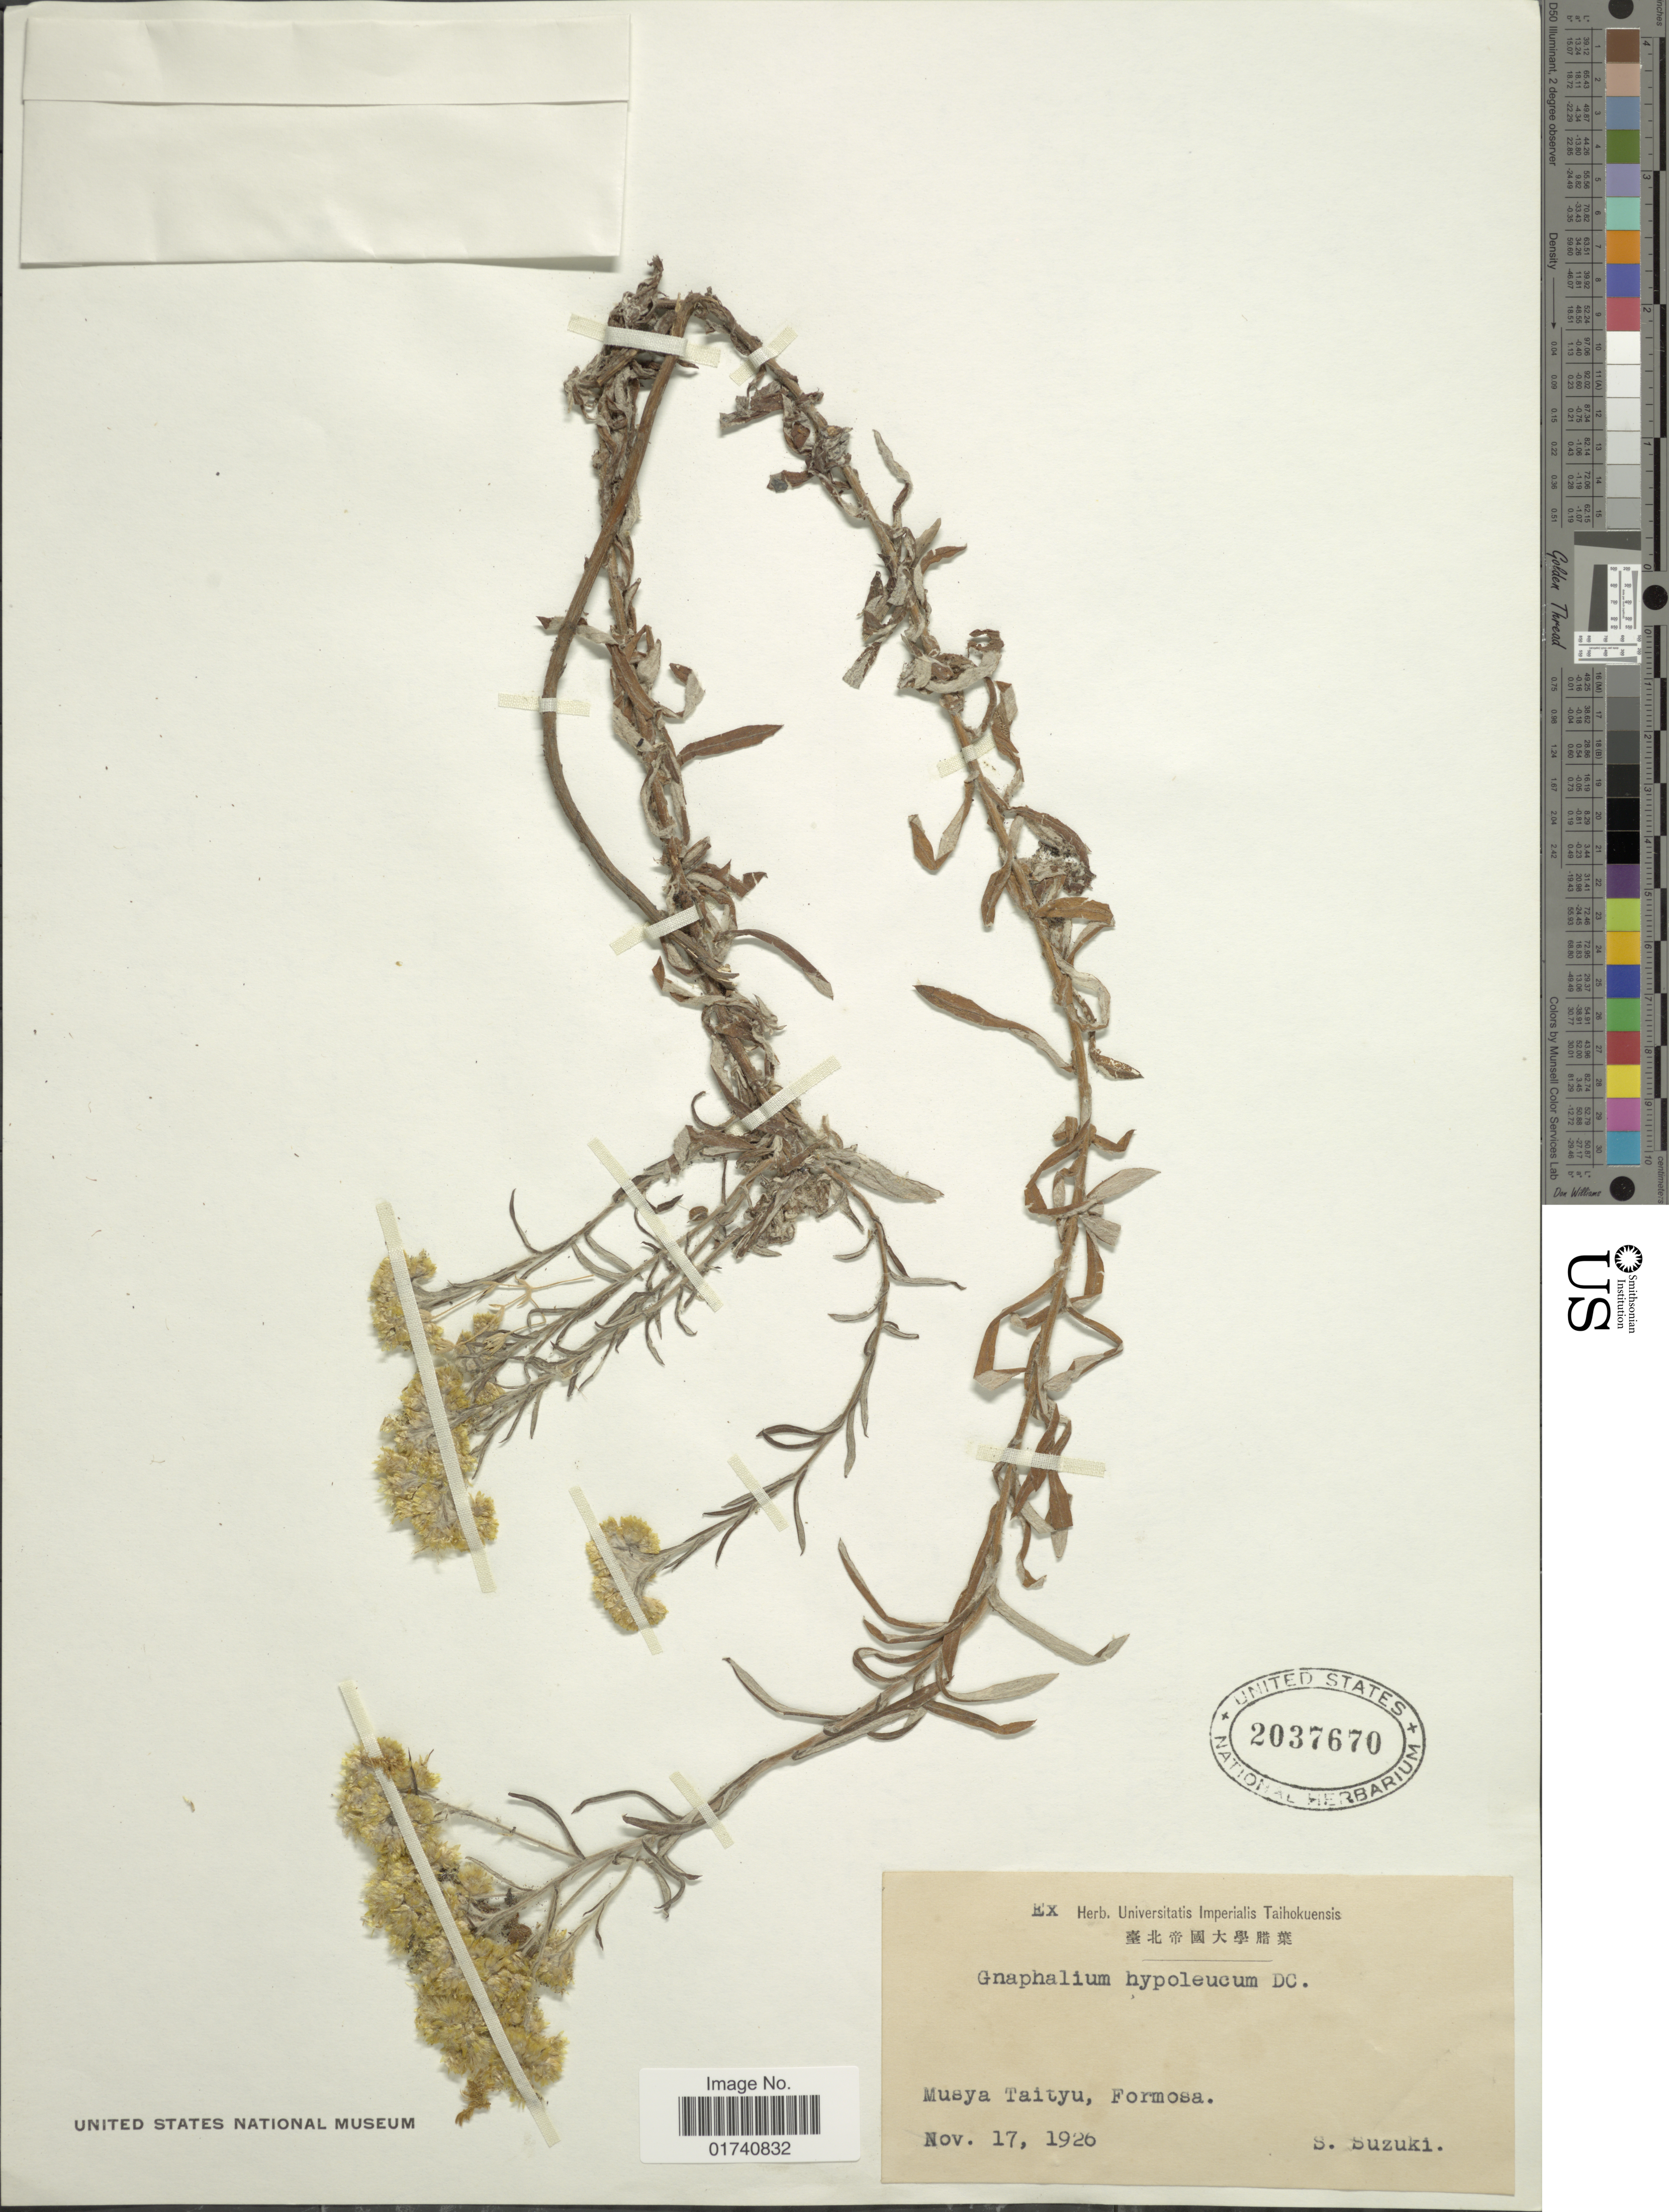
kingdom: Plantae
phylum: Tracheophyta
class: Magnoliopsida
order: Asterales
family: Asteraceae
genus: Pseudognaphalium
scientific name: Pseudognaphalium hypoleucum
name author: (DC.) Hilliard & B.L. Burtt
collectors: S. Suzuki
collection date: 1926-11-17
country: Taiwan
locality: Formosa. Musya Taityu.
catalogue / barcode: US 2037670